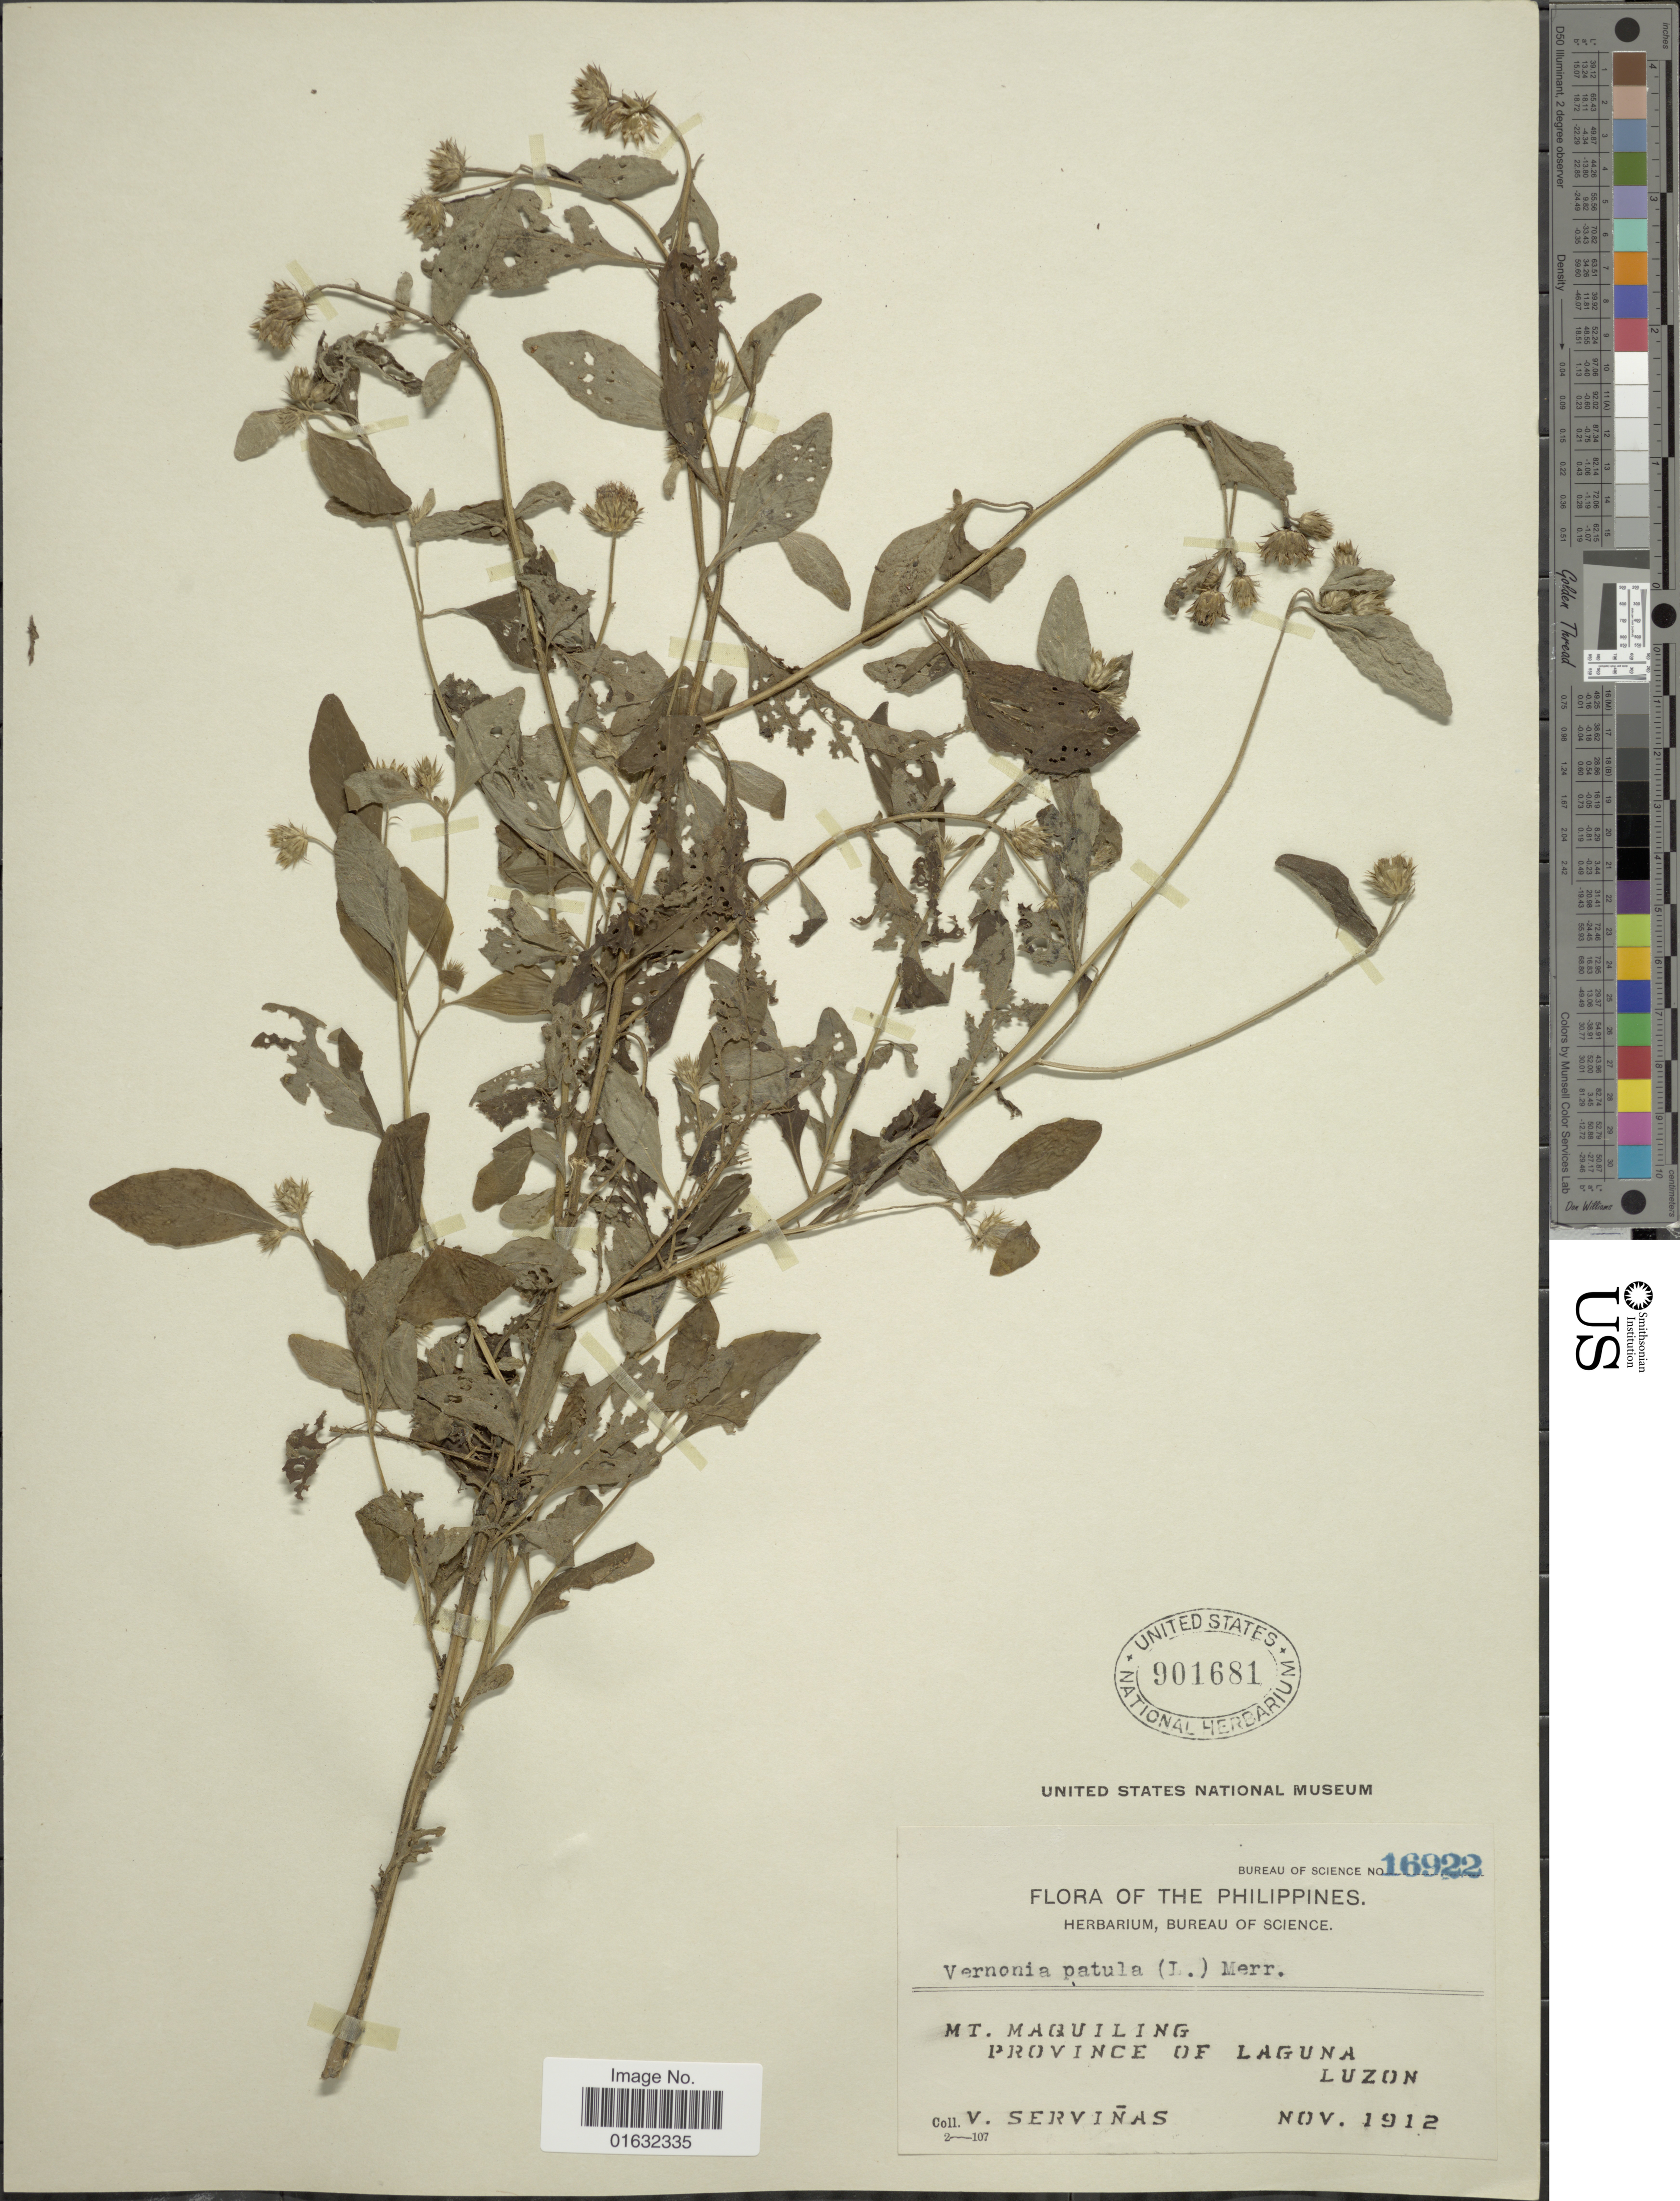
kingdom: Plantae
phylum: Tracheophyta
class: Magnoliopsida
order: Asterales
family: Asteraceae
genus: Cyanthillium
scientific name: Cyanthillium patulum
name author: (Aiton) H. Rob.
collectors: V. Servinas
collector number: Bueau of Science 16922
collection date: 1912-11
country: Philippines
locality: Mt. Maquiling, Province of Laguna, Luzon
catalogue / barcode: US 901681